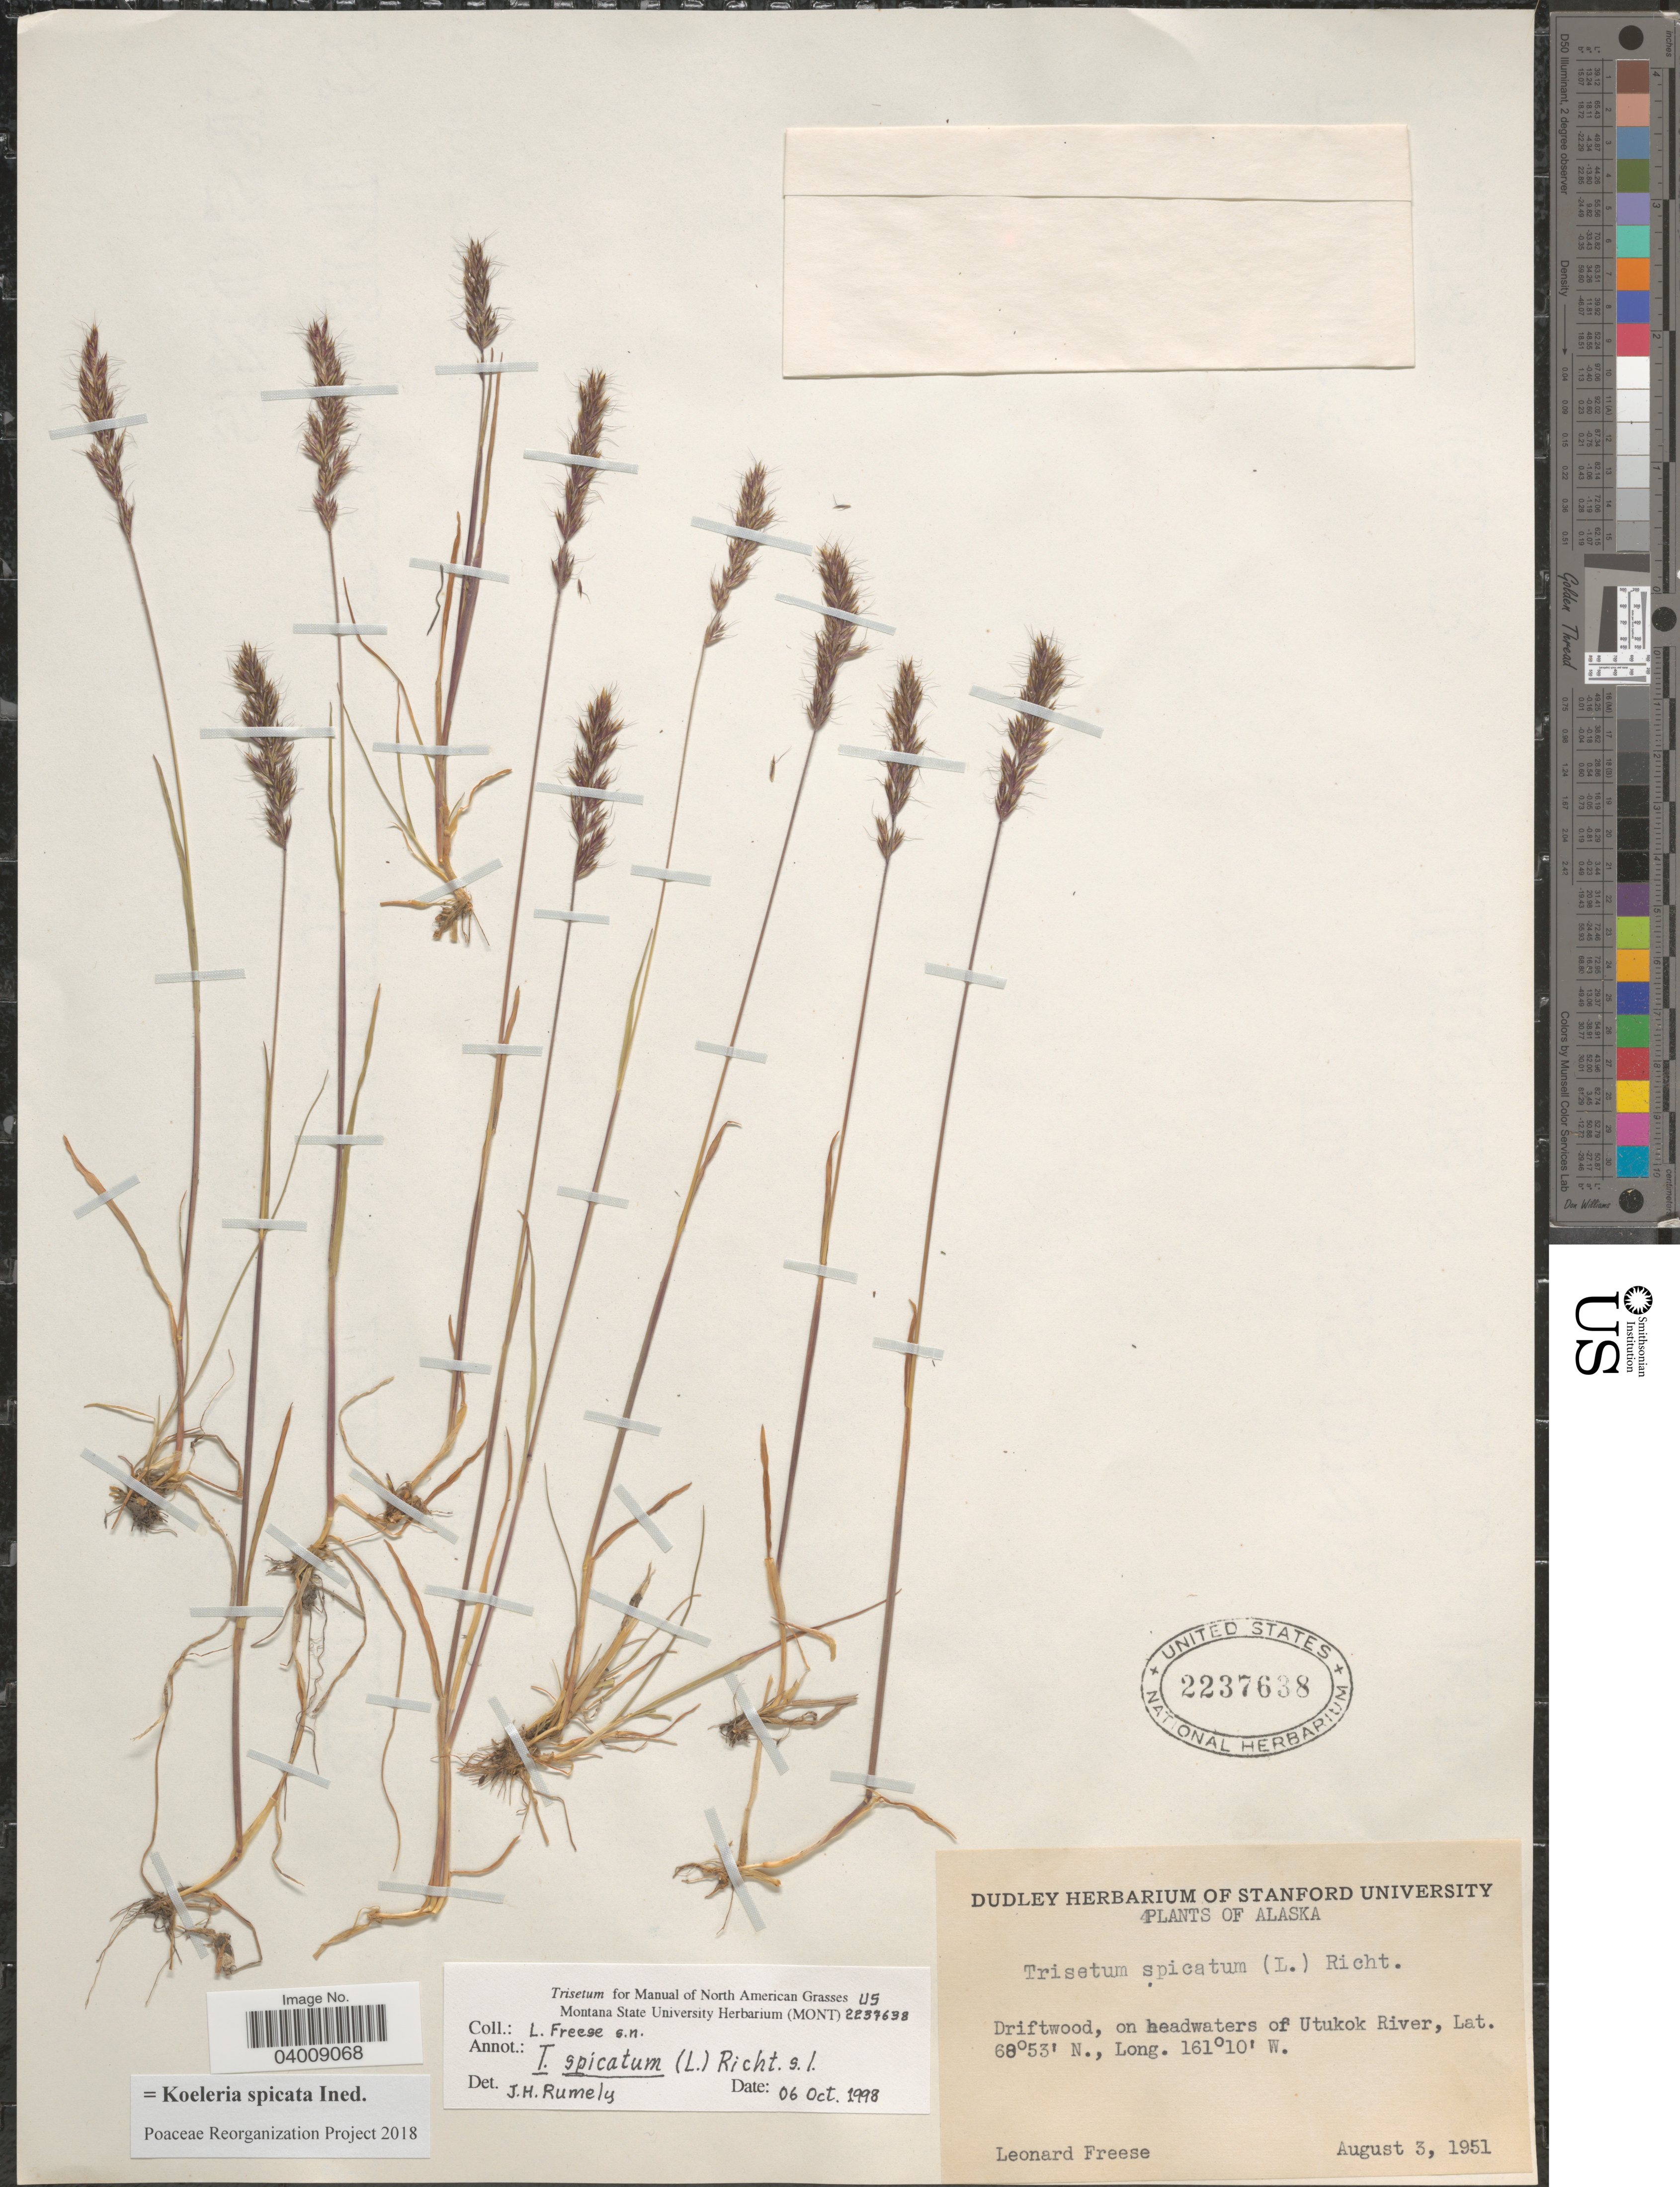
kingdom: Plantae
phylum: Tracheophyta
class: Liliopsida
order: Poales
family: Poaceae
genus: Koeleria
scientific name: Koeleria spicata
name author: (L.) Barberá et al.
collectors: L. Freese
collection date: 1951-08-03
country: United States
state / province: Alaska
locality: Driftwood, on headwaters of Utukok River.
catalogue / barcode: US 2237638